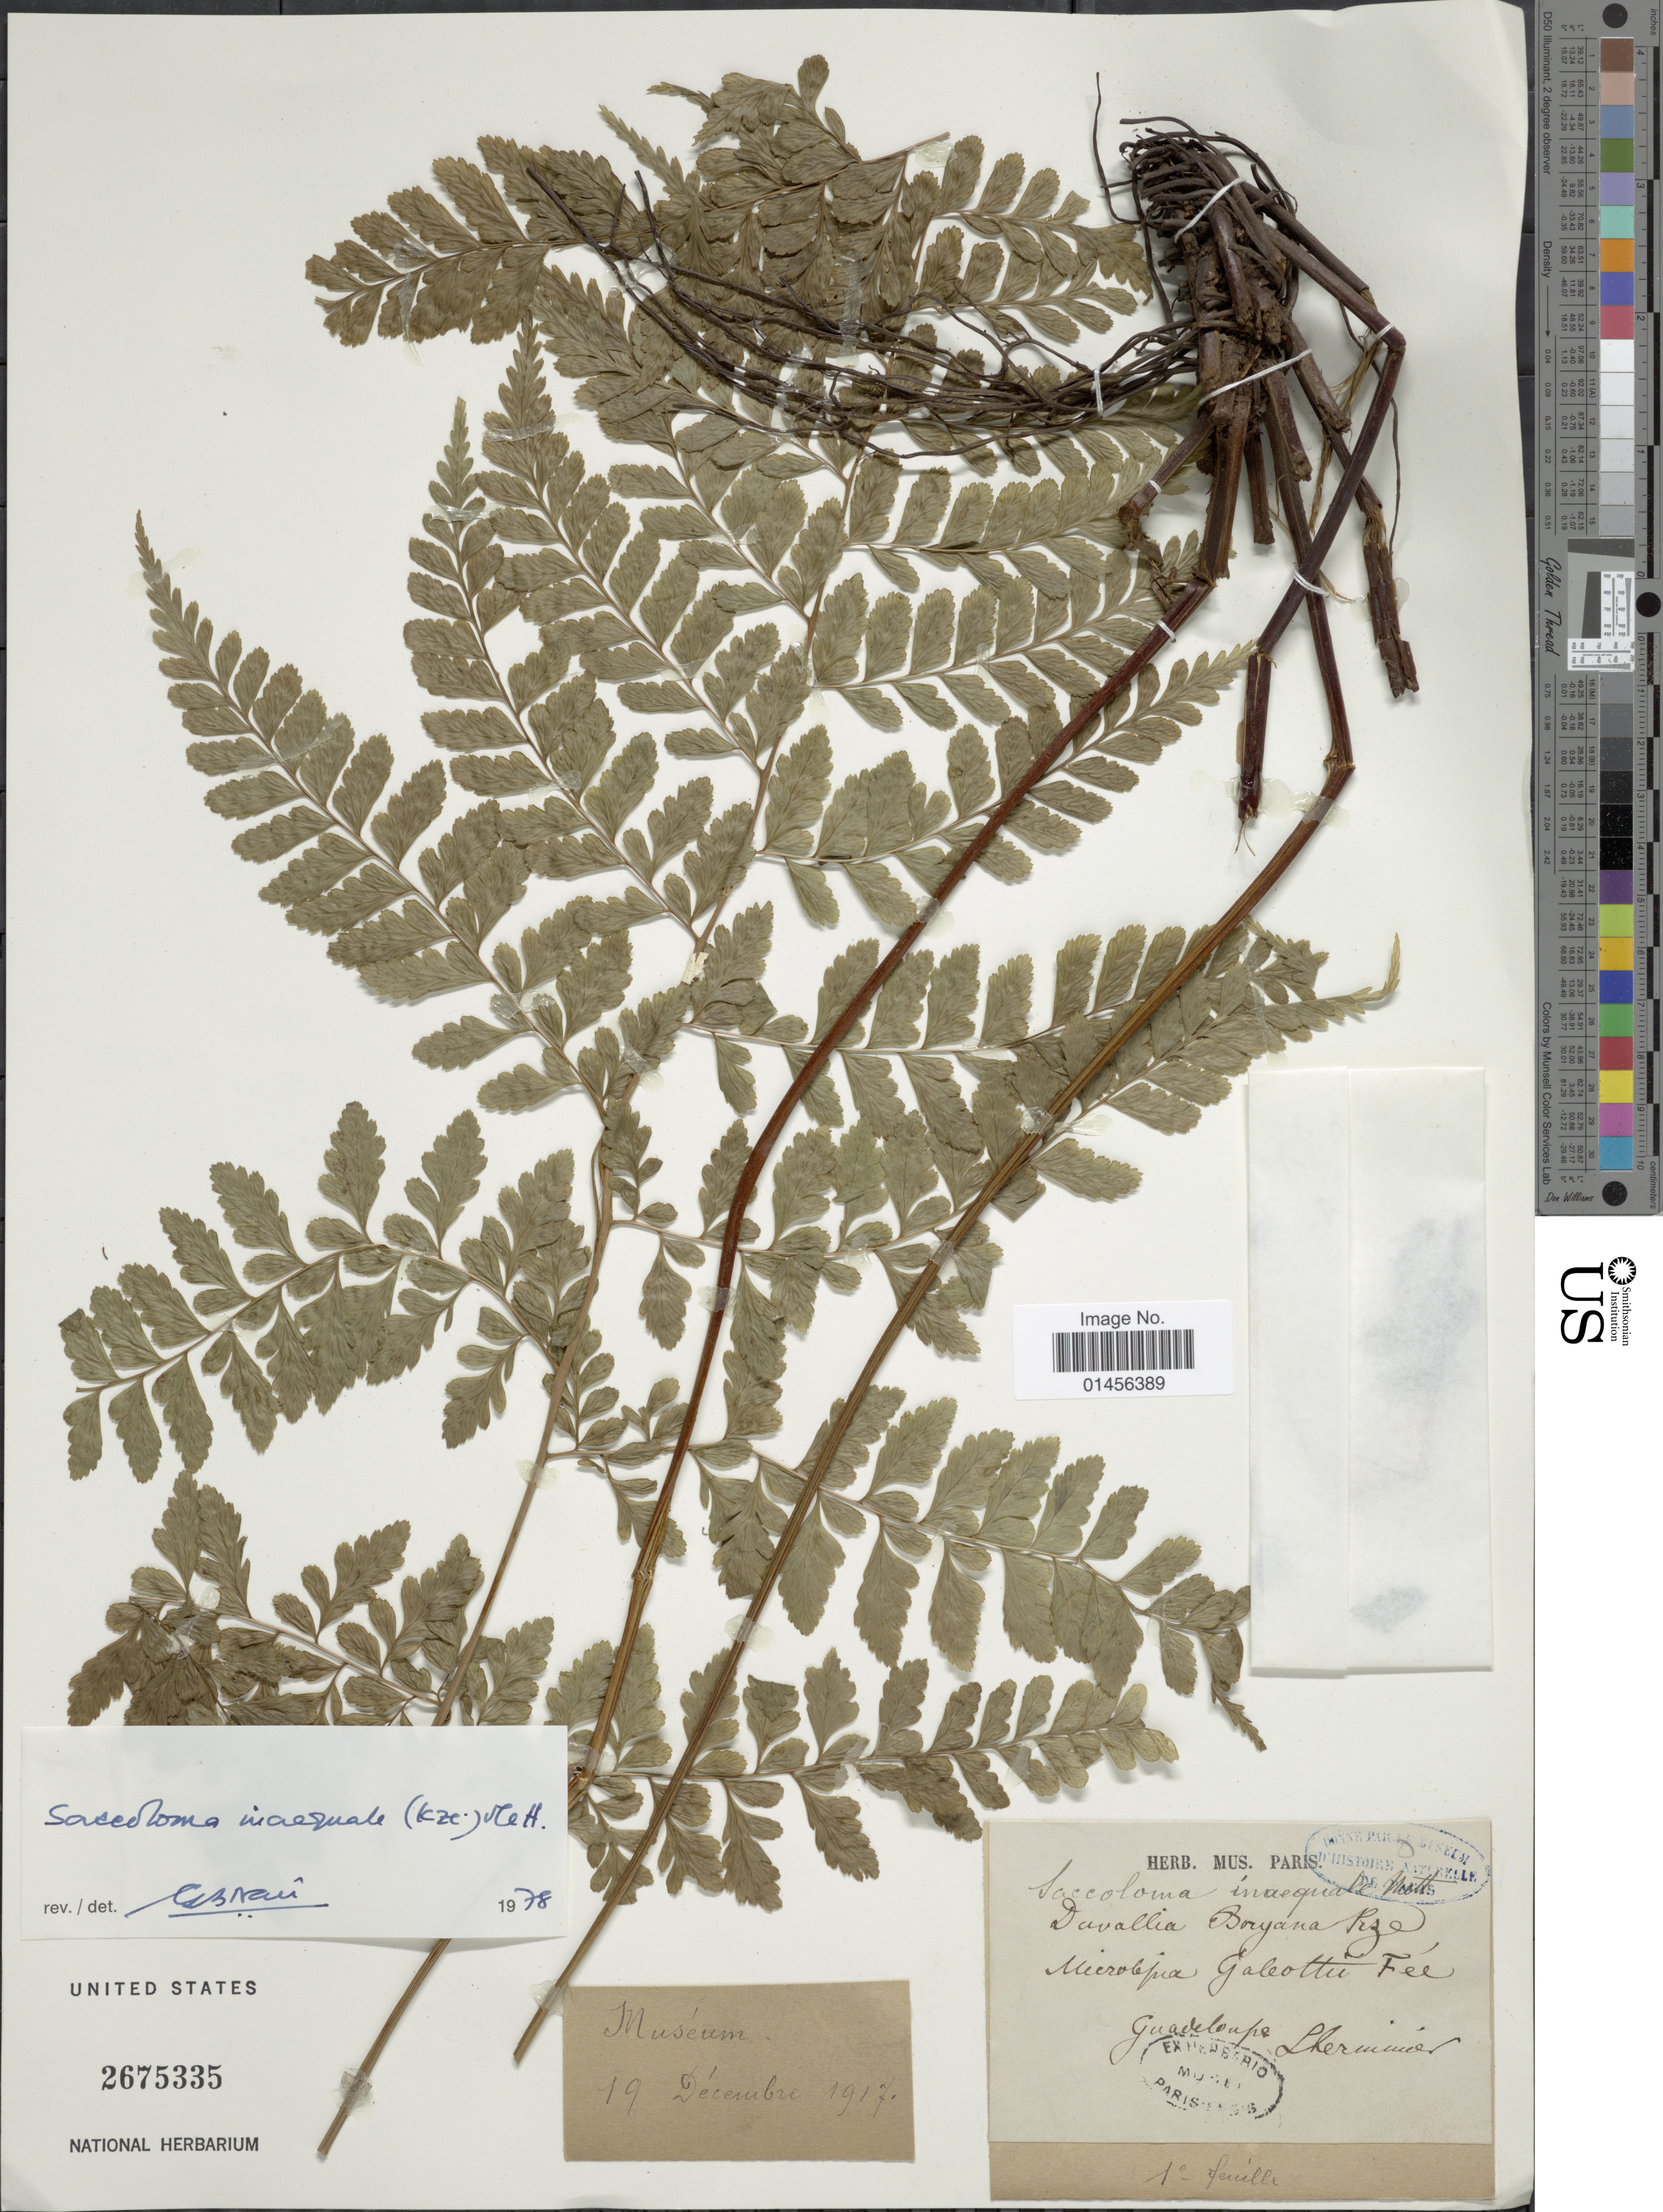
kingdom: Plantae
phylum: Tracheophyta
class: Polypodiopsida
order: Polypodiales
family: Saccolomataceae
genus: Saccoloma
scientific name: Saccoloma inaequale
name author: (Kunze) Mett.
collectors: -. L'Herminier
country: Guadeloupe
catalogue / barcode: US 2675335